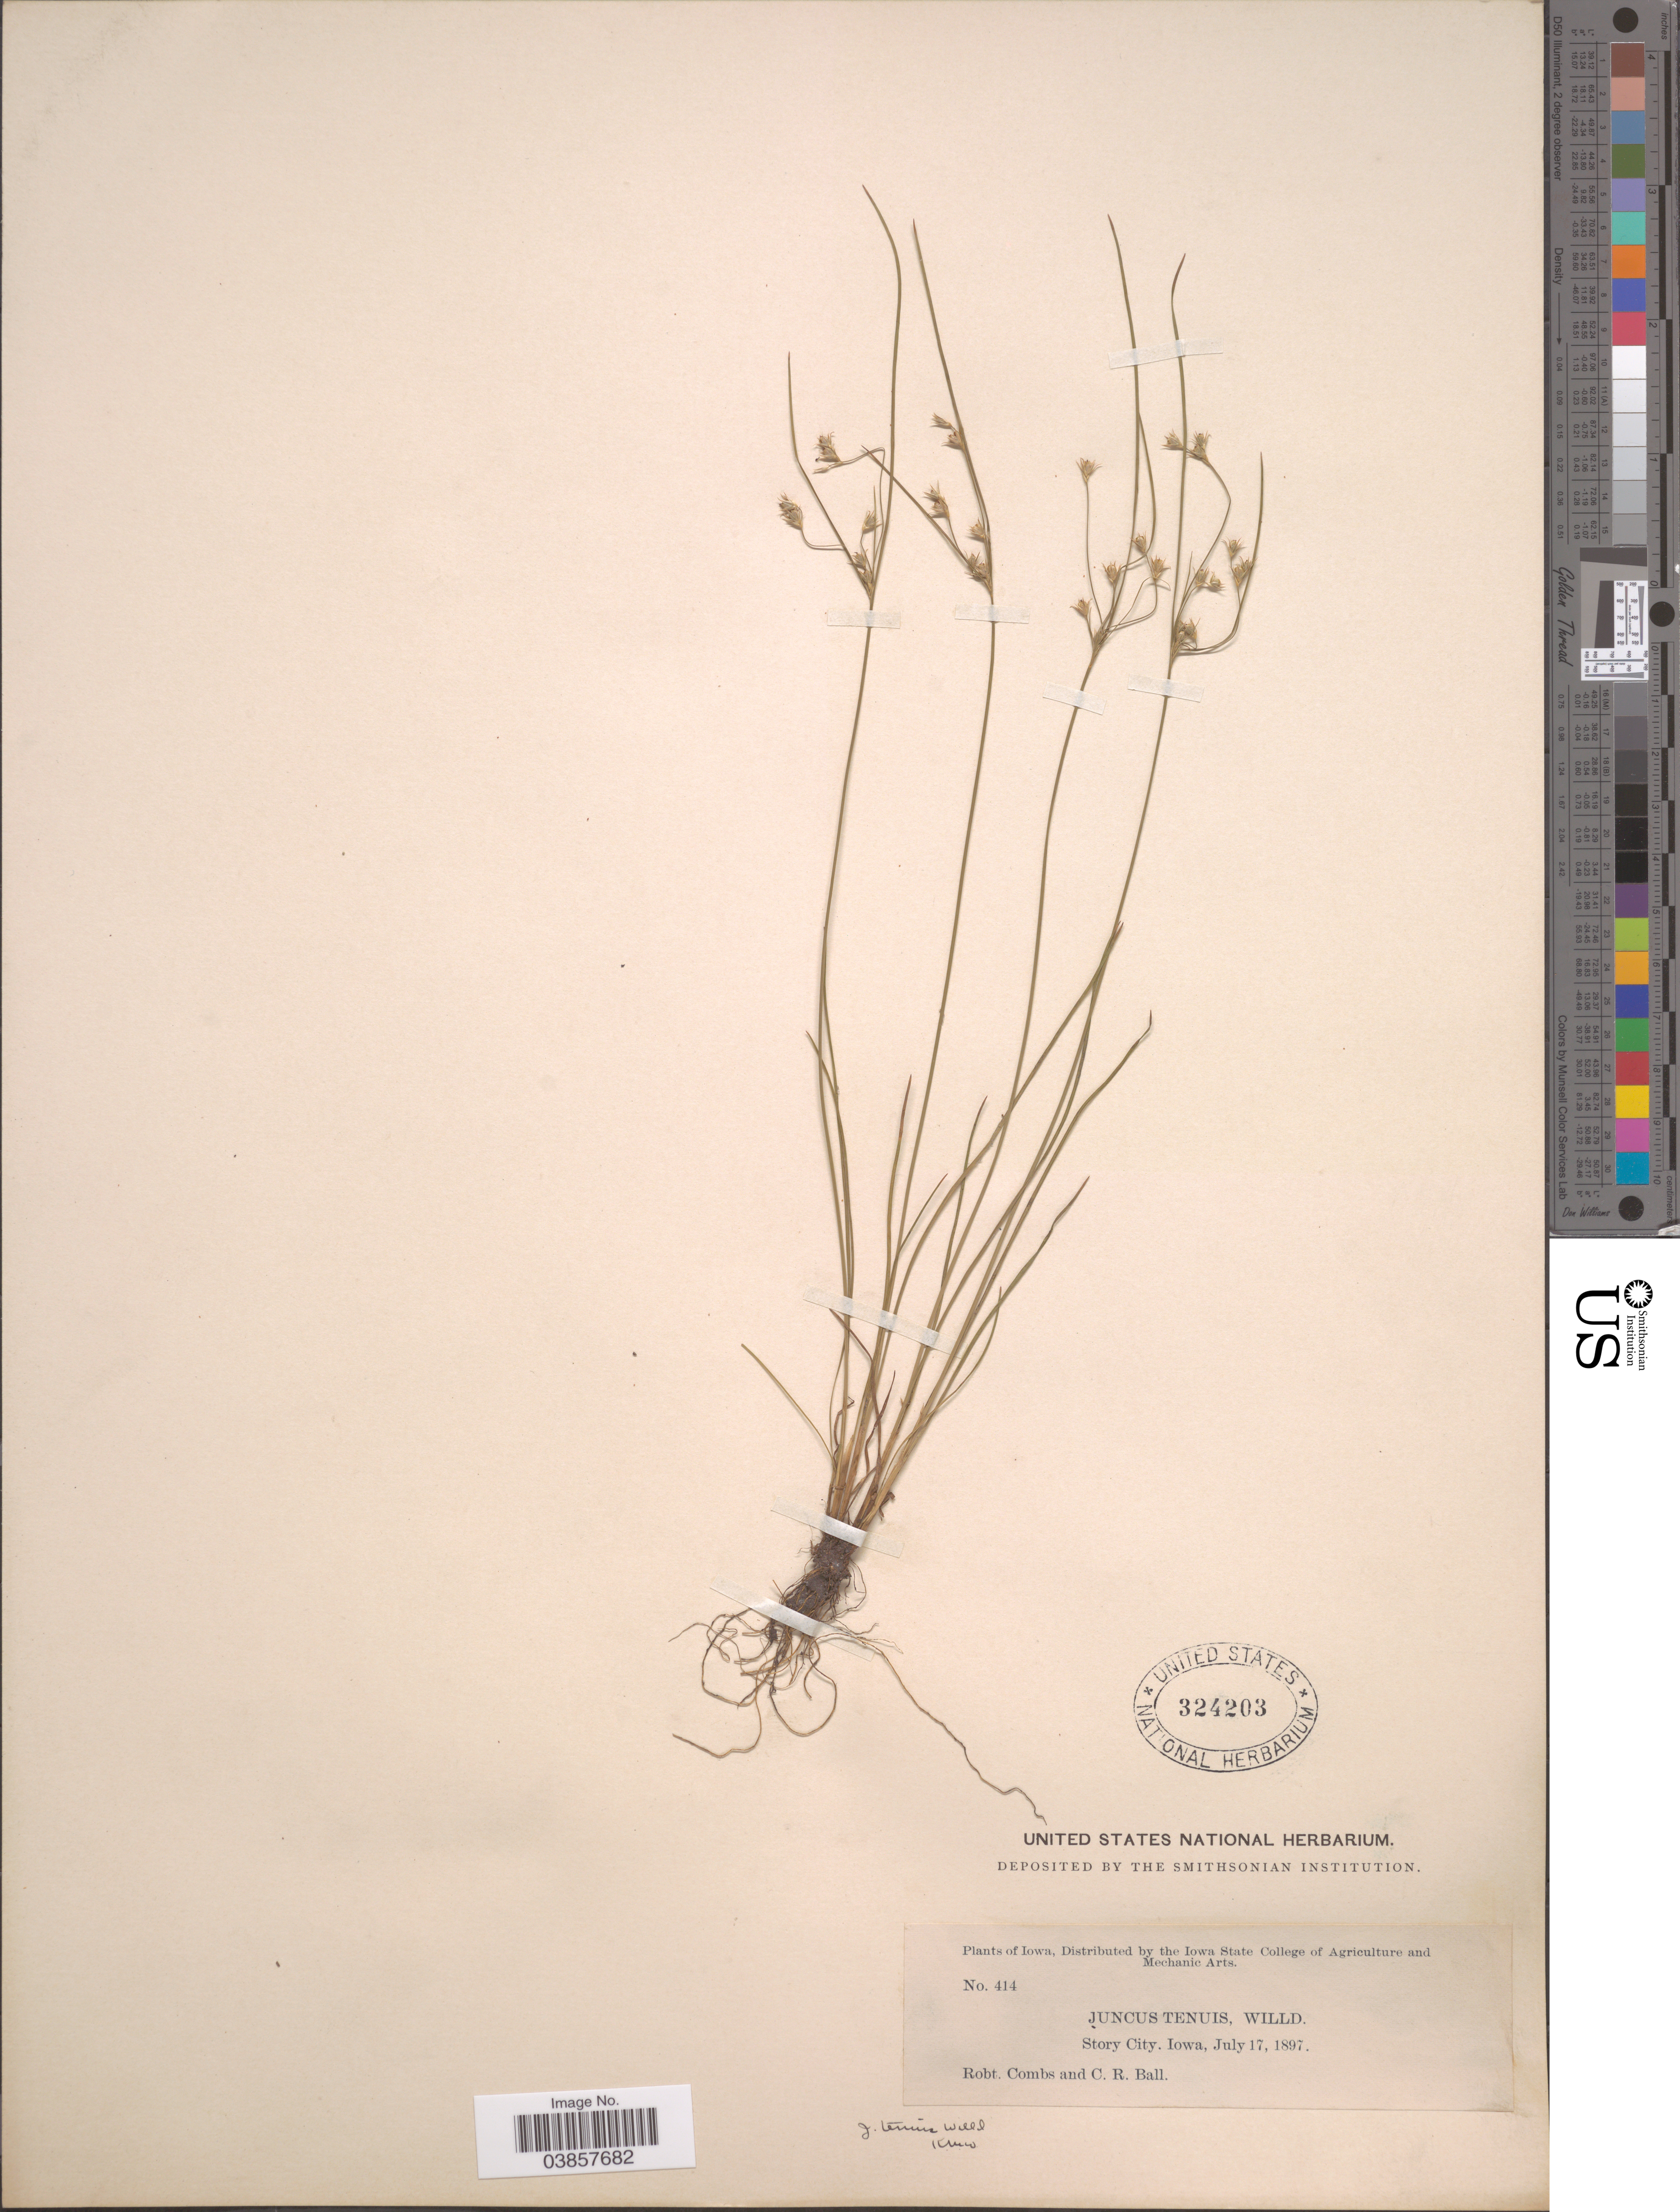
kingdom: Plantae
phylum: Tracheophyta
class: Liliopsida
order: Poales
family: Juncaceae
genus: Juncus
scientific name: Juncus tenuis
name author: Willd.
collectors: R. Combs & C. R. Ball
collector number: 414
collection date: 1897-07-17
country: United States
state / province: Iowa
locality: Story City.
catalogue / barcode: US 324203